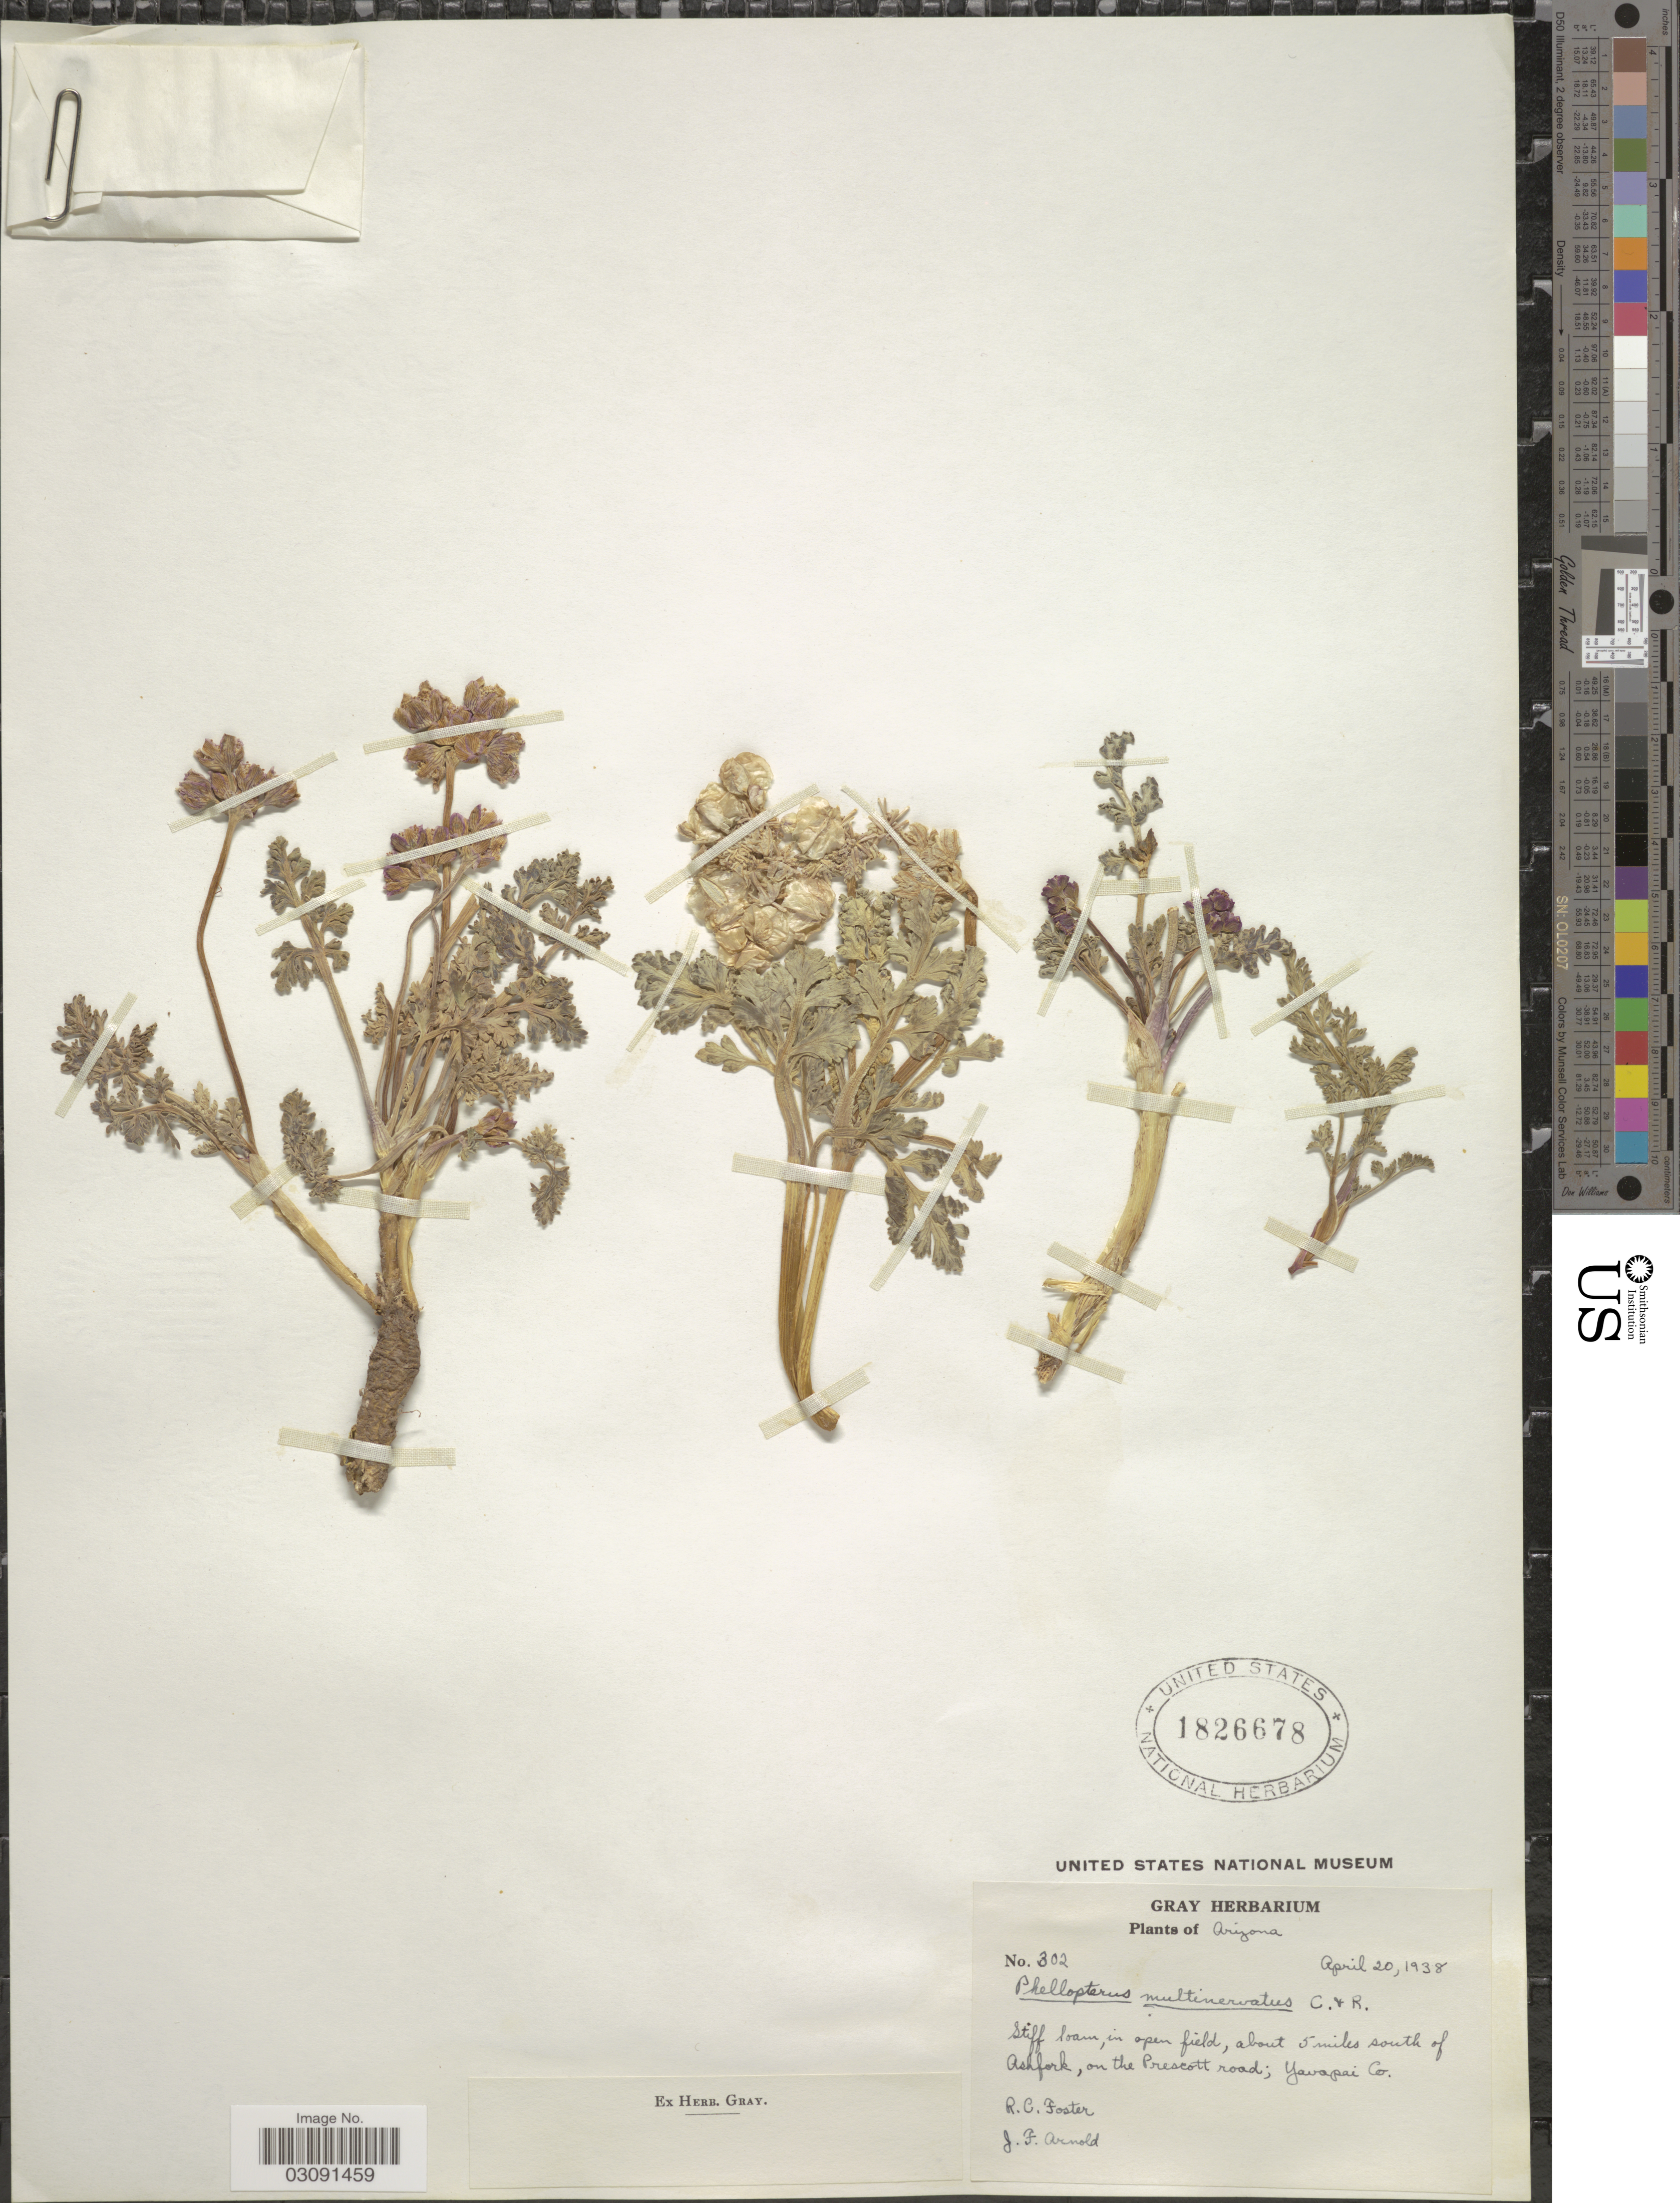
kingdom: Plantae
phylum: Tracheophyta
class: Magnoliopsida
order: Apiales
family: Apiaceae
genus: Cymopterus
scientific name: Cymopterus multinervatus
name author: (J.M. Coult.) Tidestr.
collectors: R. C. Foster & J. F. Arnold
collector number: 302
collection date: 1938-04-20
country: United States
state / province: Arizona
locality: About 5 miles south of Ashfork, on the Prescott road; Yavapai Co.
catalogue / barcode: US 1826678